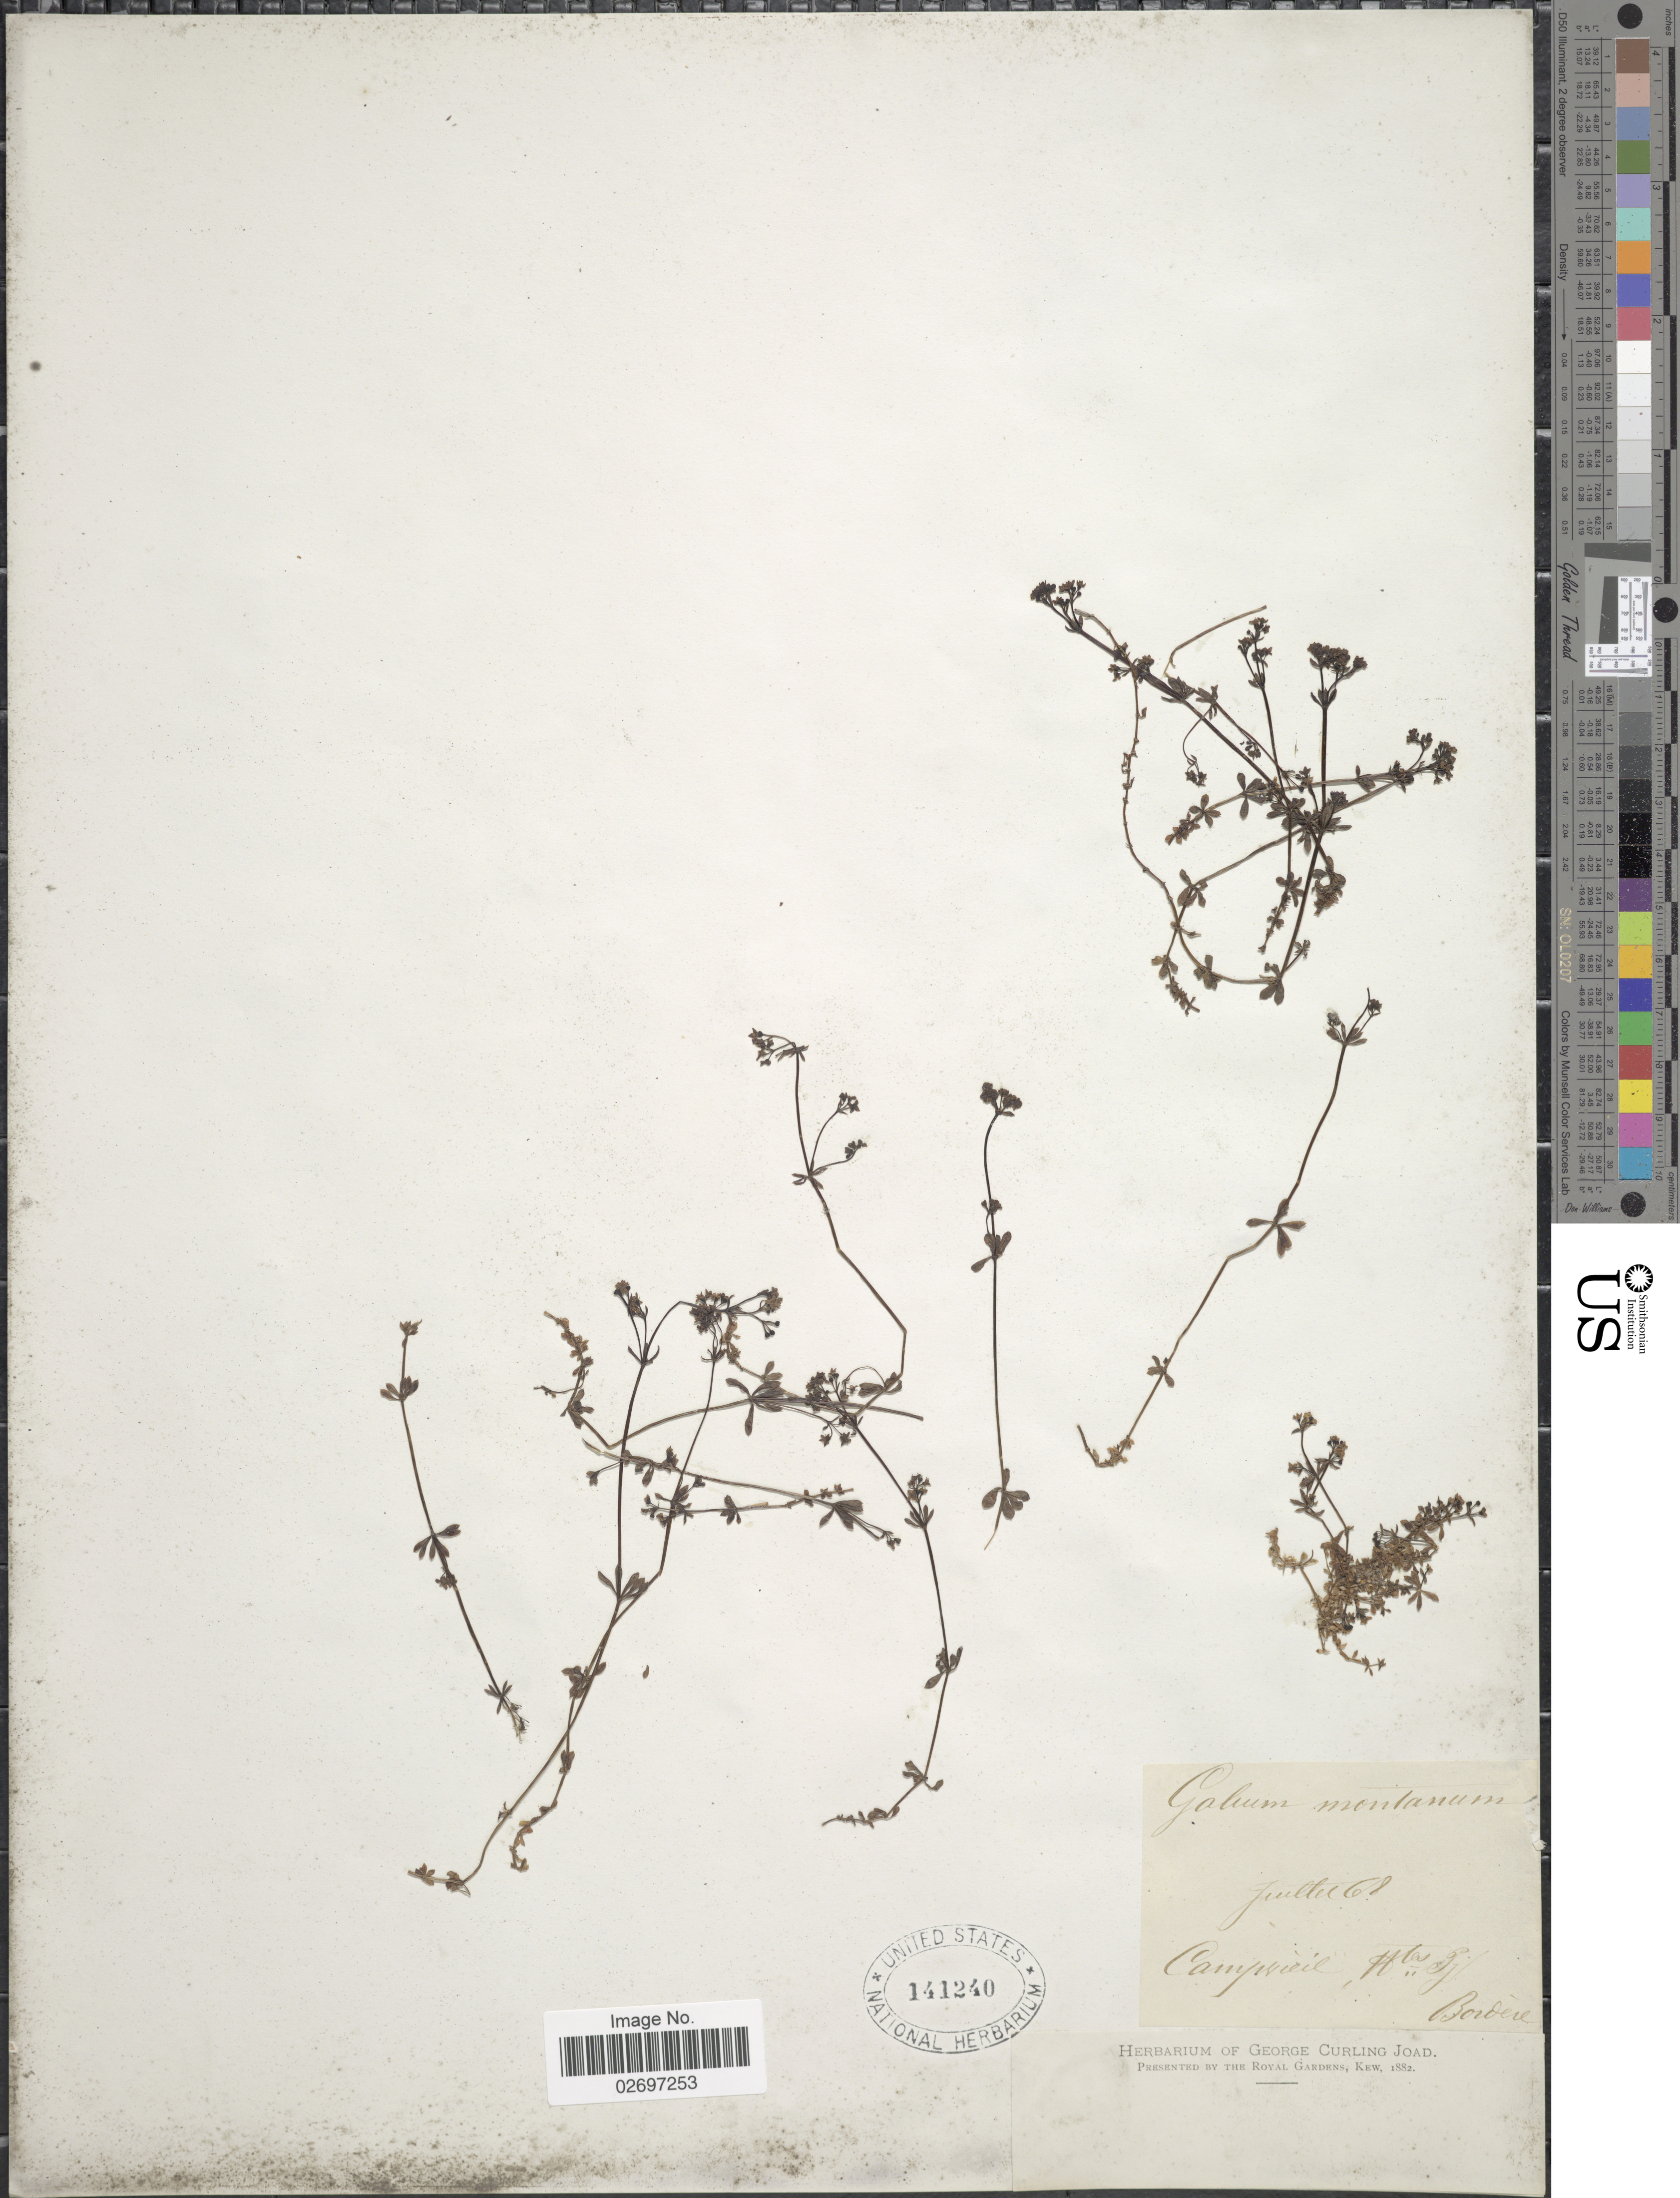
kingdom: Plantae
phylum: Tracheophyta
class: Magnoliopsida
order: Gentianales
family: Rubiaceae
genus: Galium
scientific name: Galium montanum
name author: L.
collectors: -. Bordère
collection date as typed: Transcribed d/m/y: /7/68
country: France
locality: Campirierie, Htes Py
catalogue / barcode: US 141240